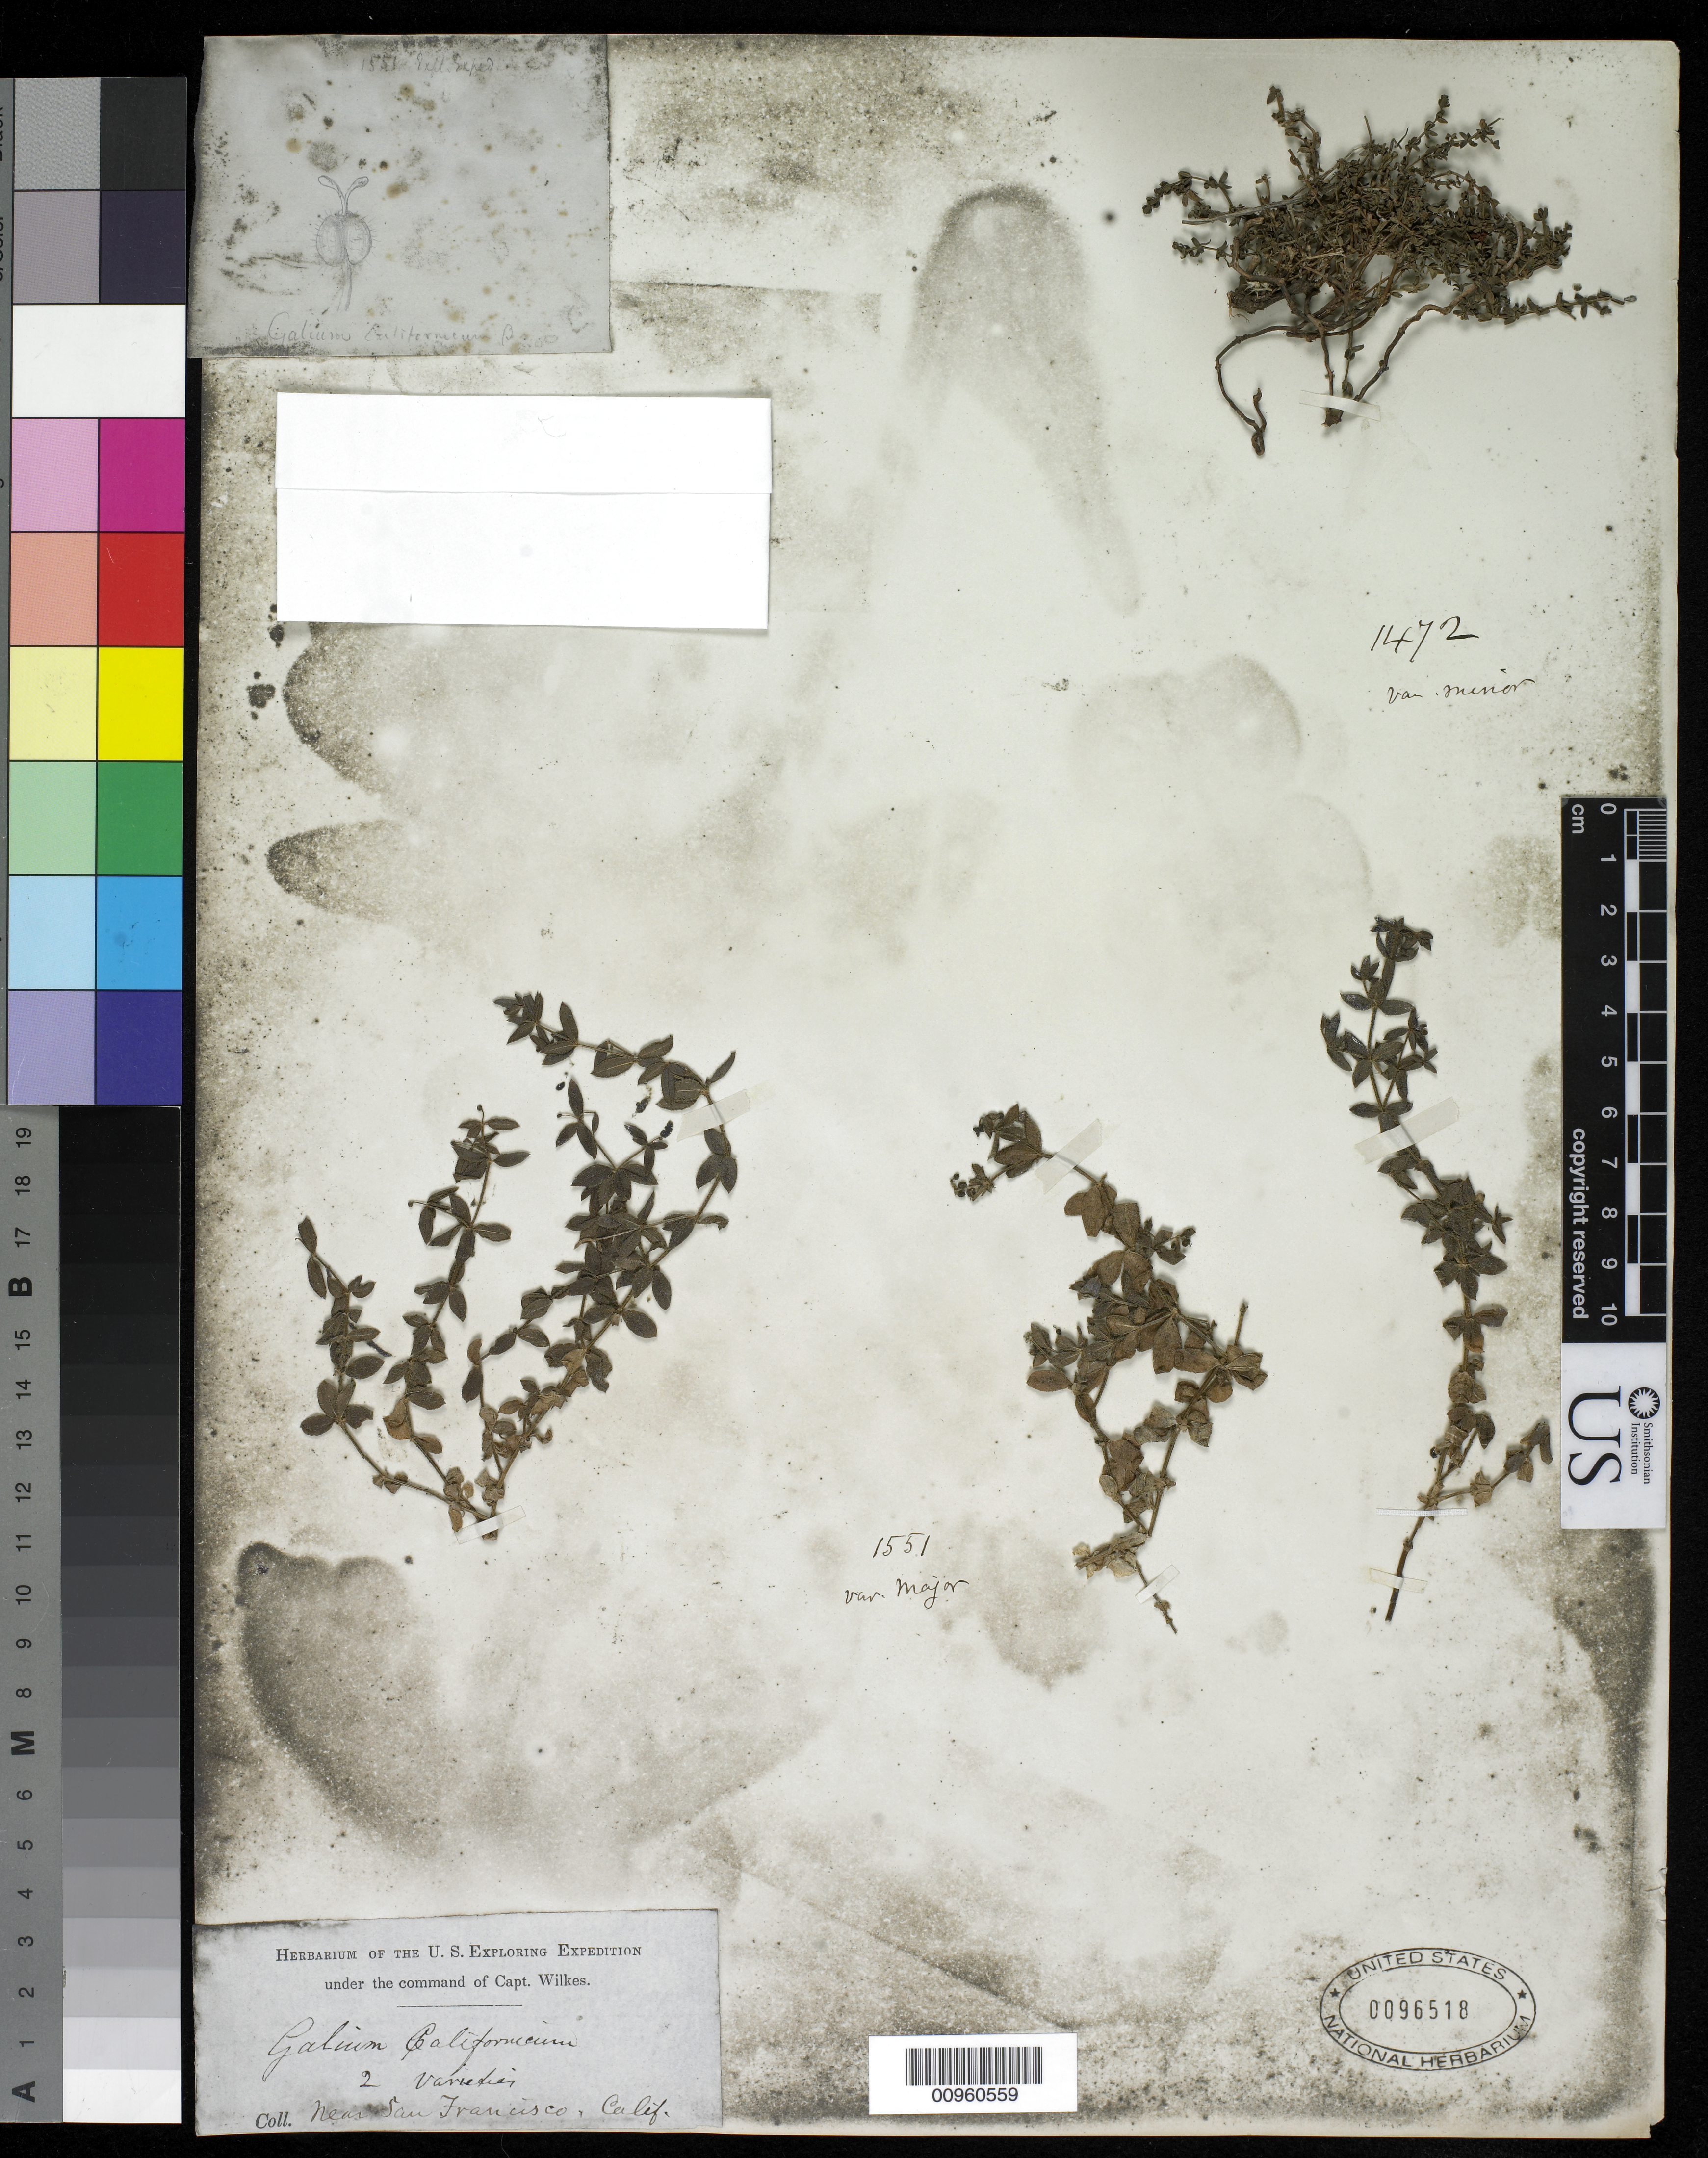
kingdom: Plantae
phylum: Tracheophyta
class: Magnoliopsida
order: Gentianales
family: Rubiaceae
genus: Galium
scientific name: Galium californicum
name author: Hook. & Arn.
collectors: Wilkes Explor. Exped.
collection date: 1838/1842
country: United States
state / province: California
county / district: San Francisco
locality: near San Francisco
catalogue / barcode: US 96518